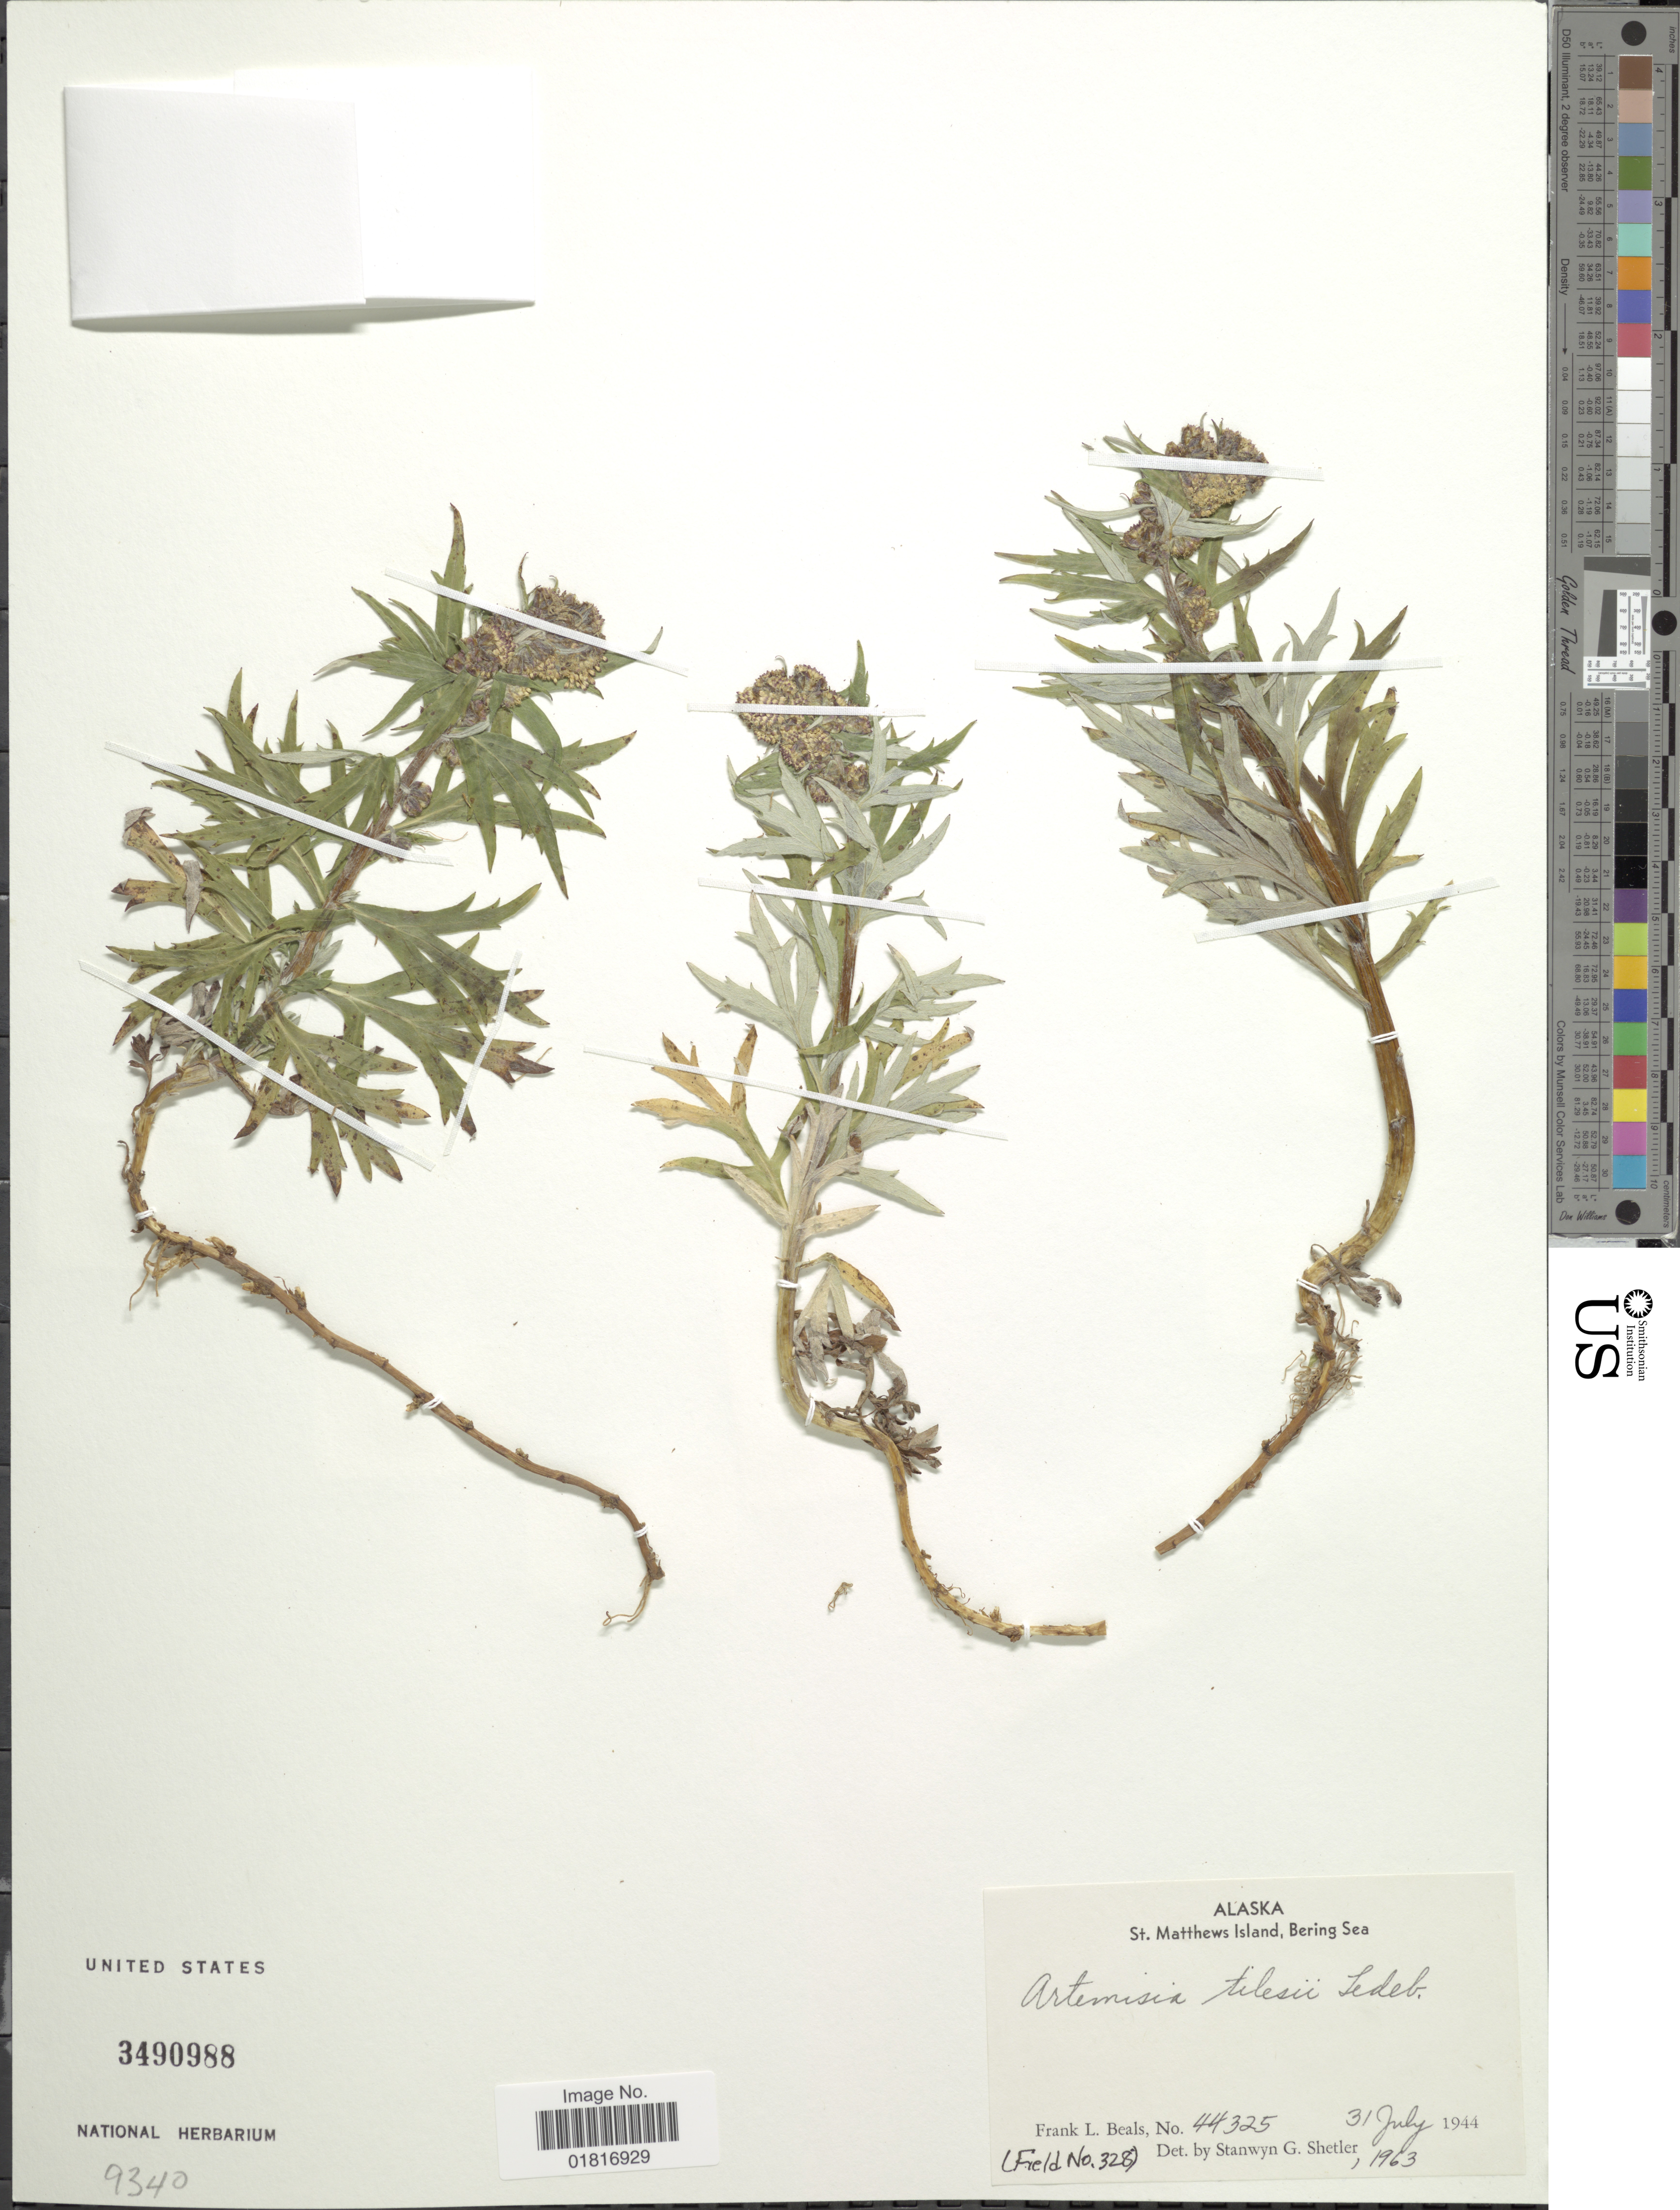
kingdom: Plantae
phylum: Tracheophyta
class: Magnoliopsida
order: Asterales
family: Asteraceae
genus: Artemisia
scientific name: Artemisia tilesii var. elatior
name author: Torr. & A. Gray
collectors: F. Beals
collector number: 44325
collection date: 1944-07-31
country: United States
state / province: Alaska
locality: St Matthews Island, Bering Sea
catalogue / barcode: US 3490988